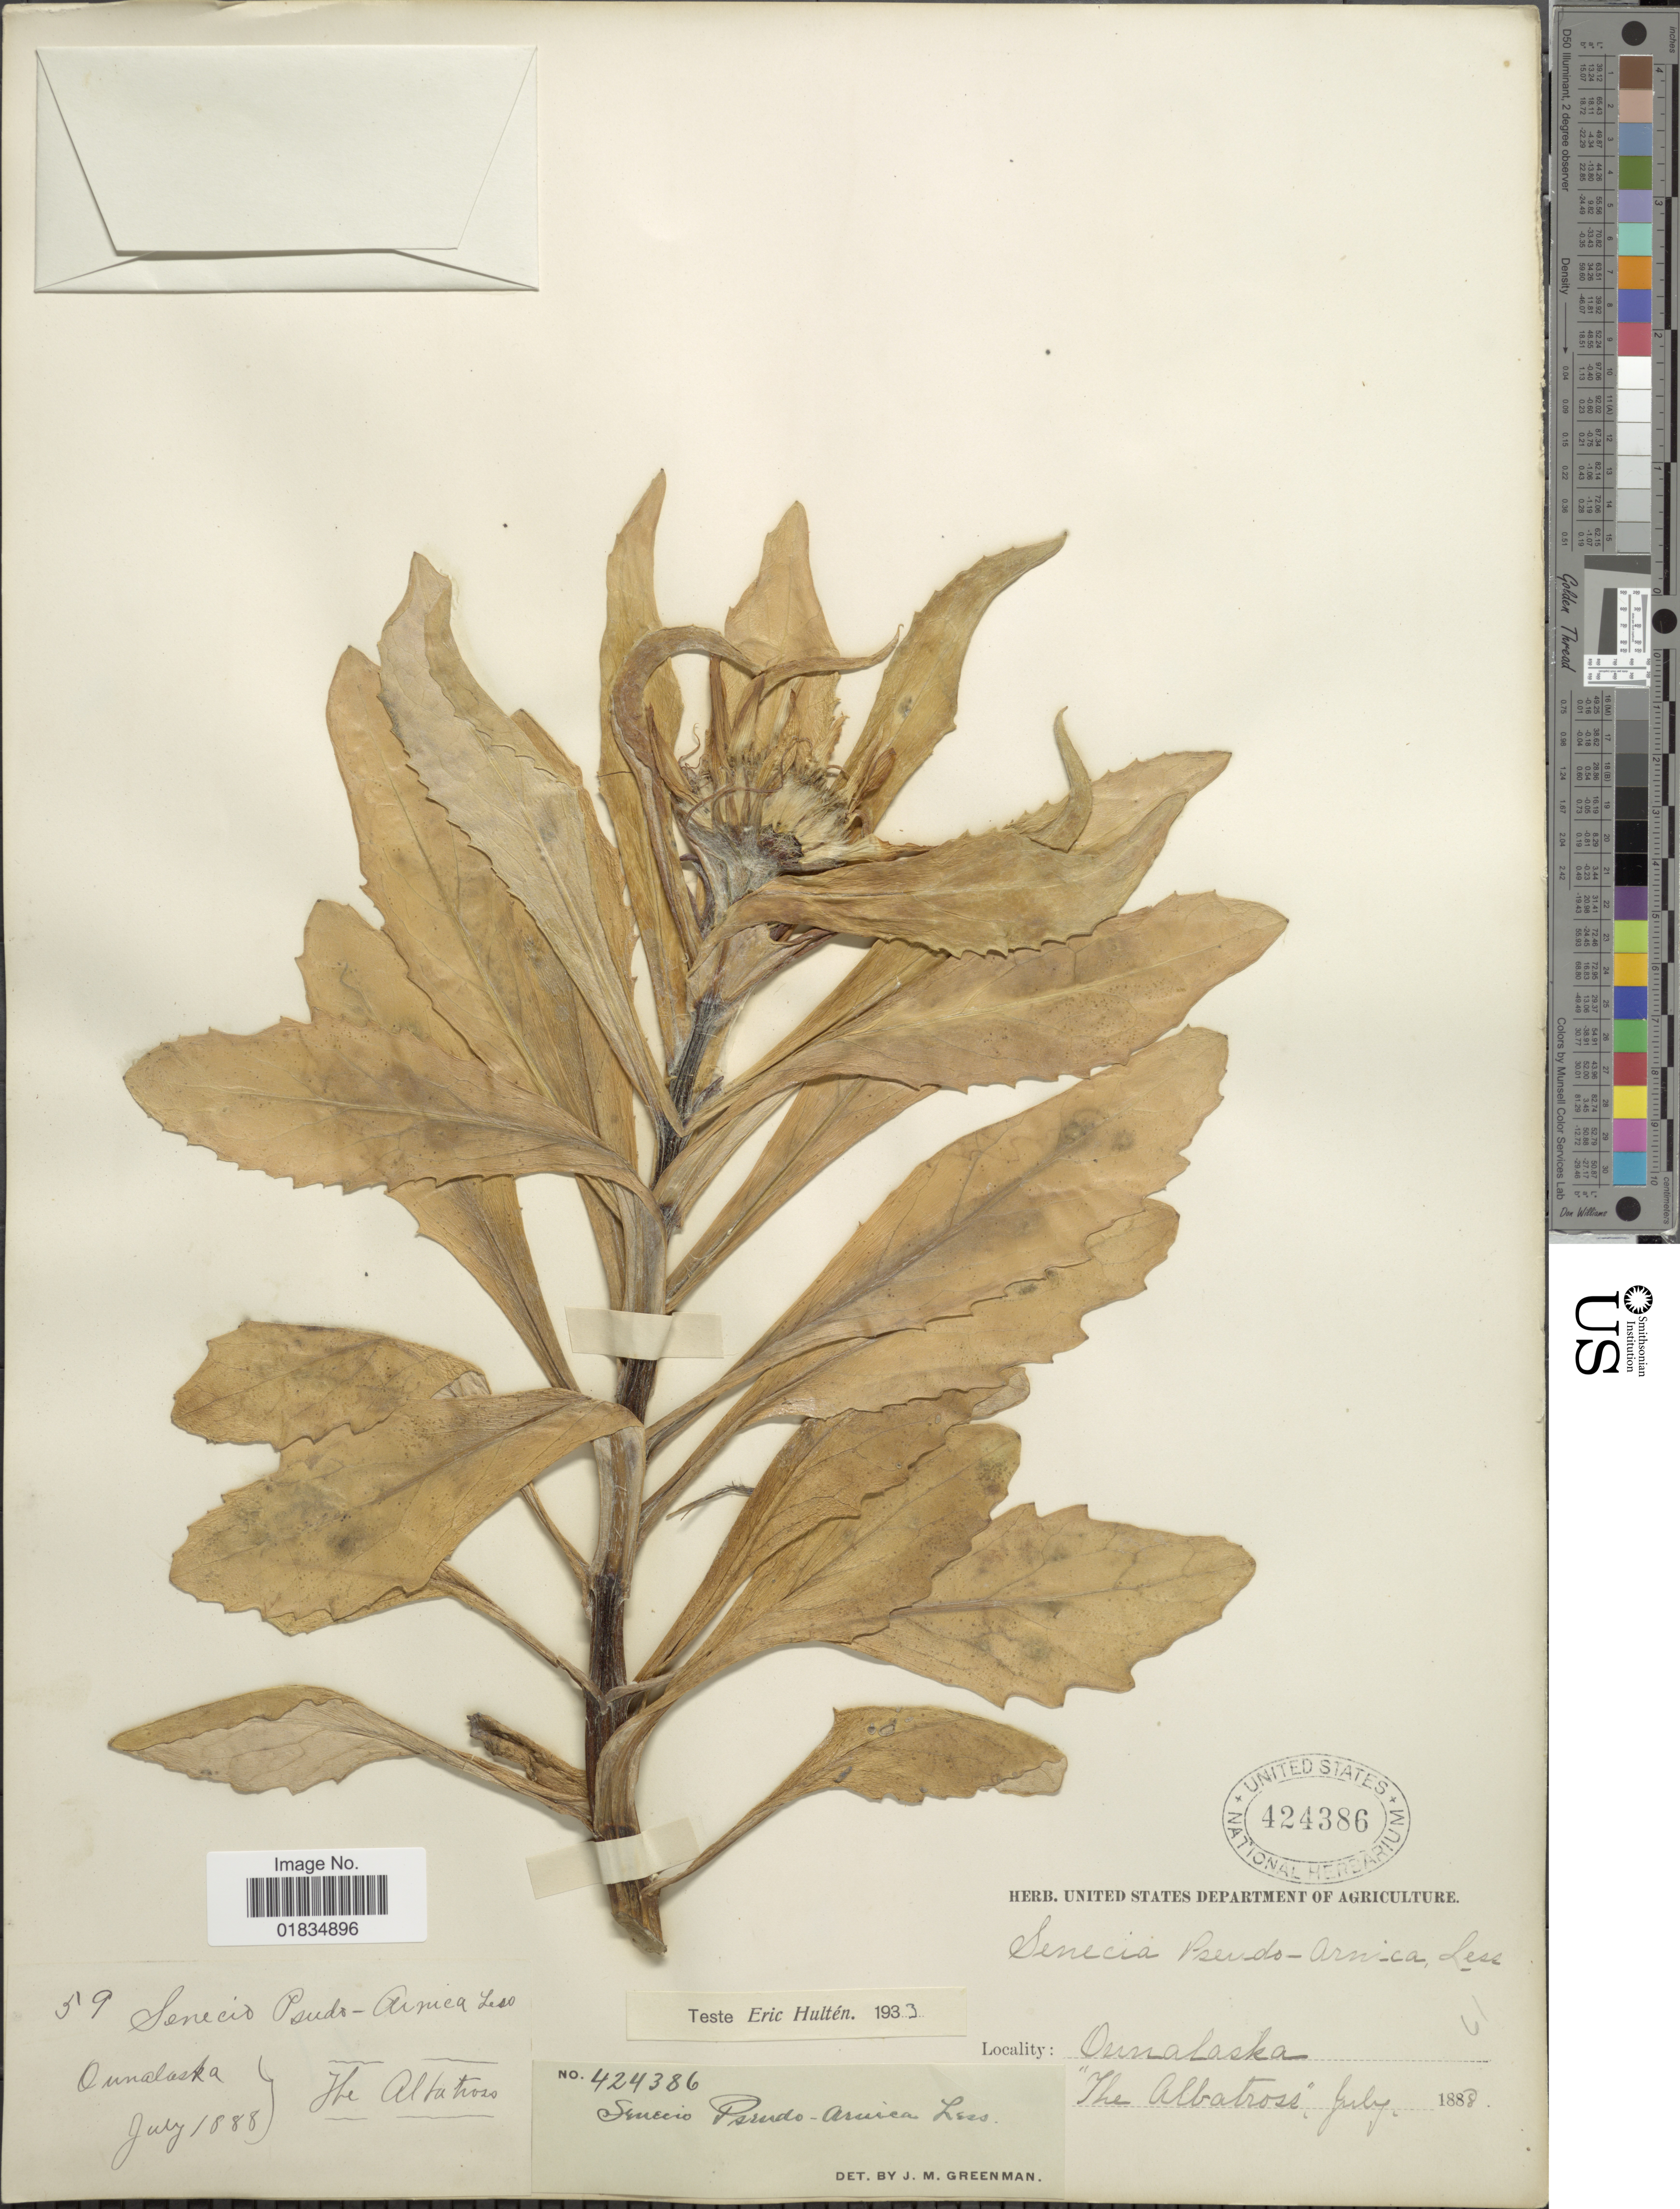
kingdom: Plantae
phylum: Tracheophyta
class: Magnoliopsida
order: Asterales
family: Asteraceae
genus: Senecio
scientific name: Senecio pseudoarnica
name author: Less.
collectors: "The Albatross"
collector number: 59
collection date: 1888-07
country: United States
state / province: Alaska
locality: Ounalaska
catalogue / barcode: US 424386